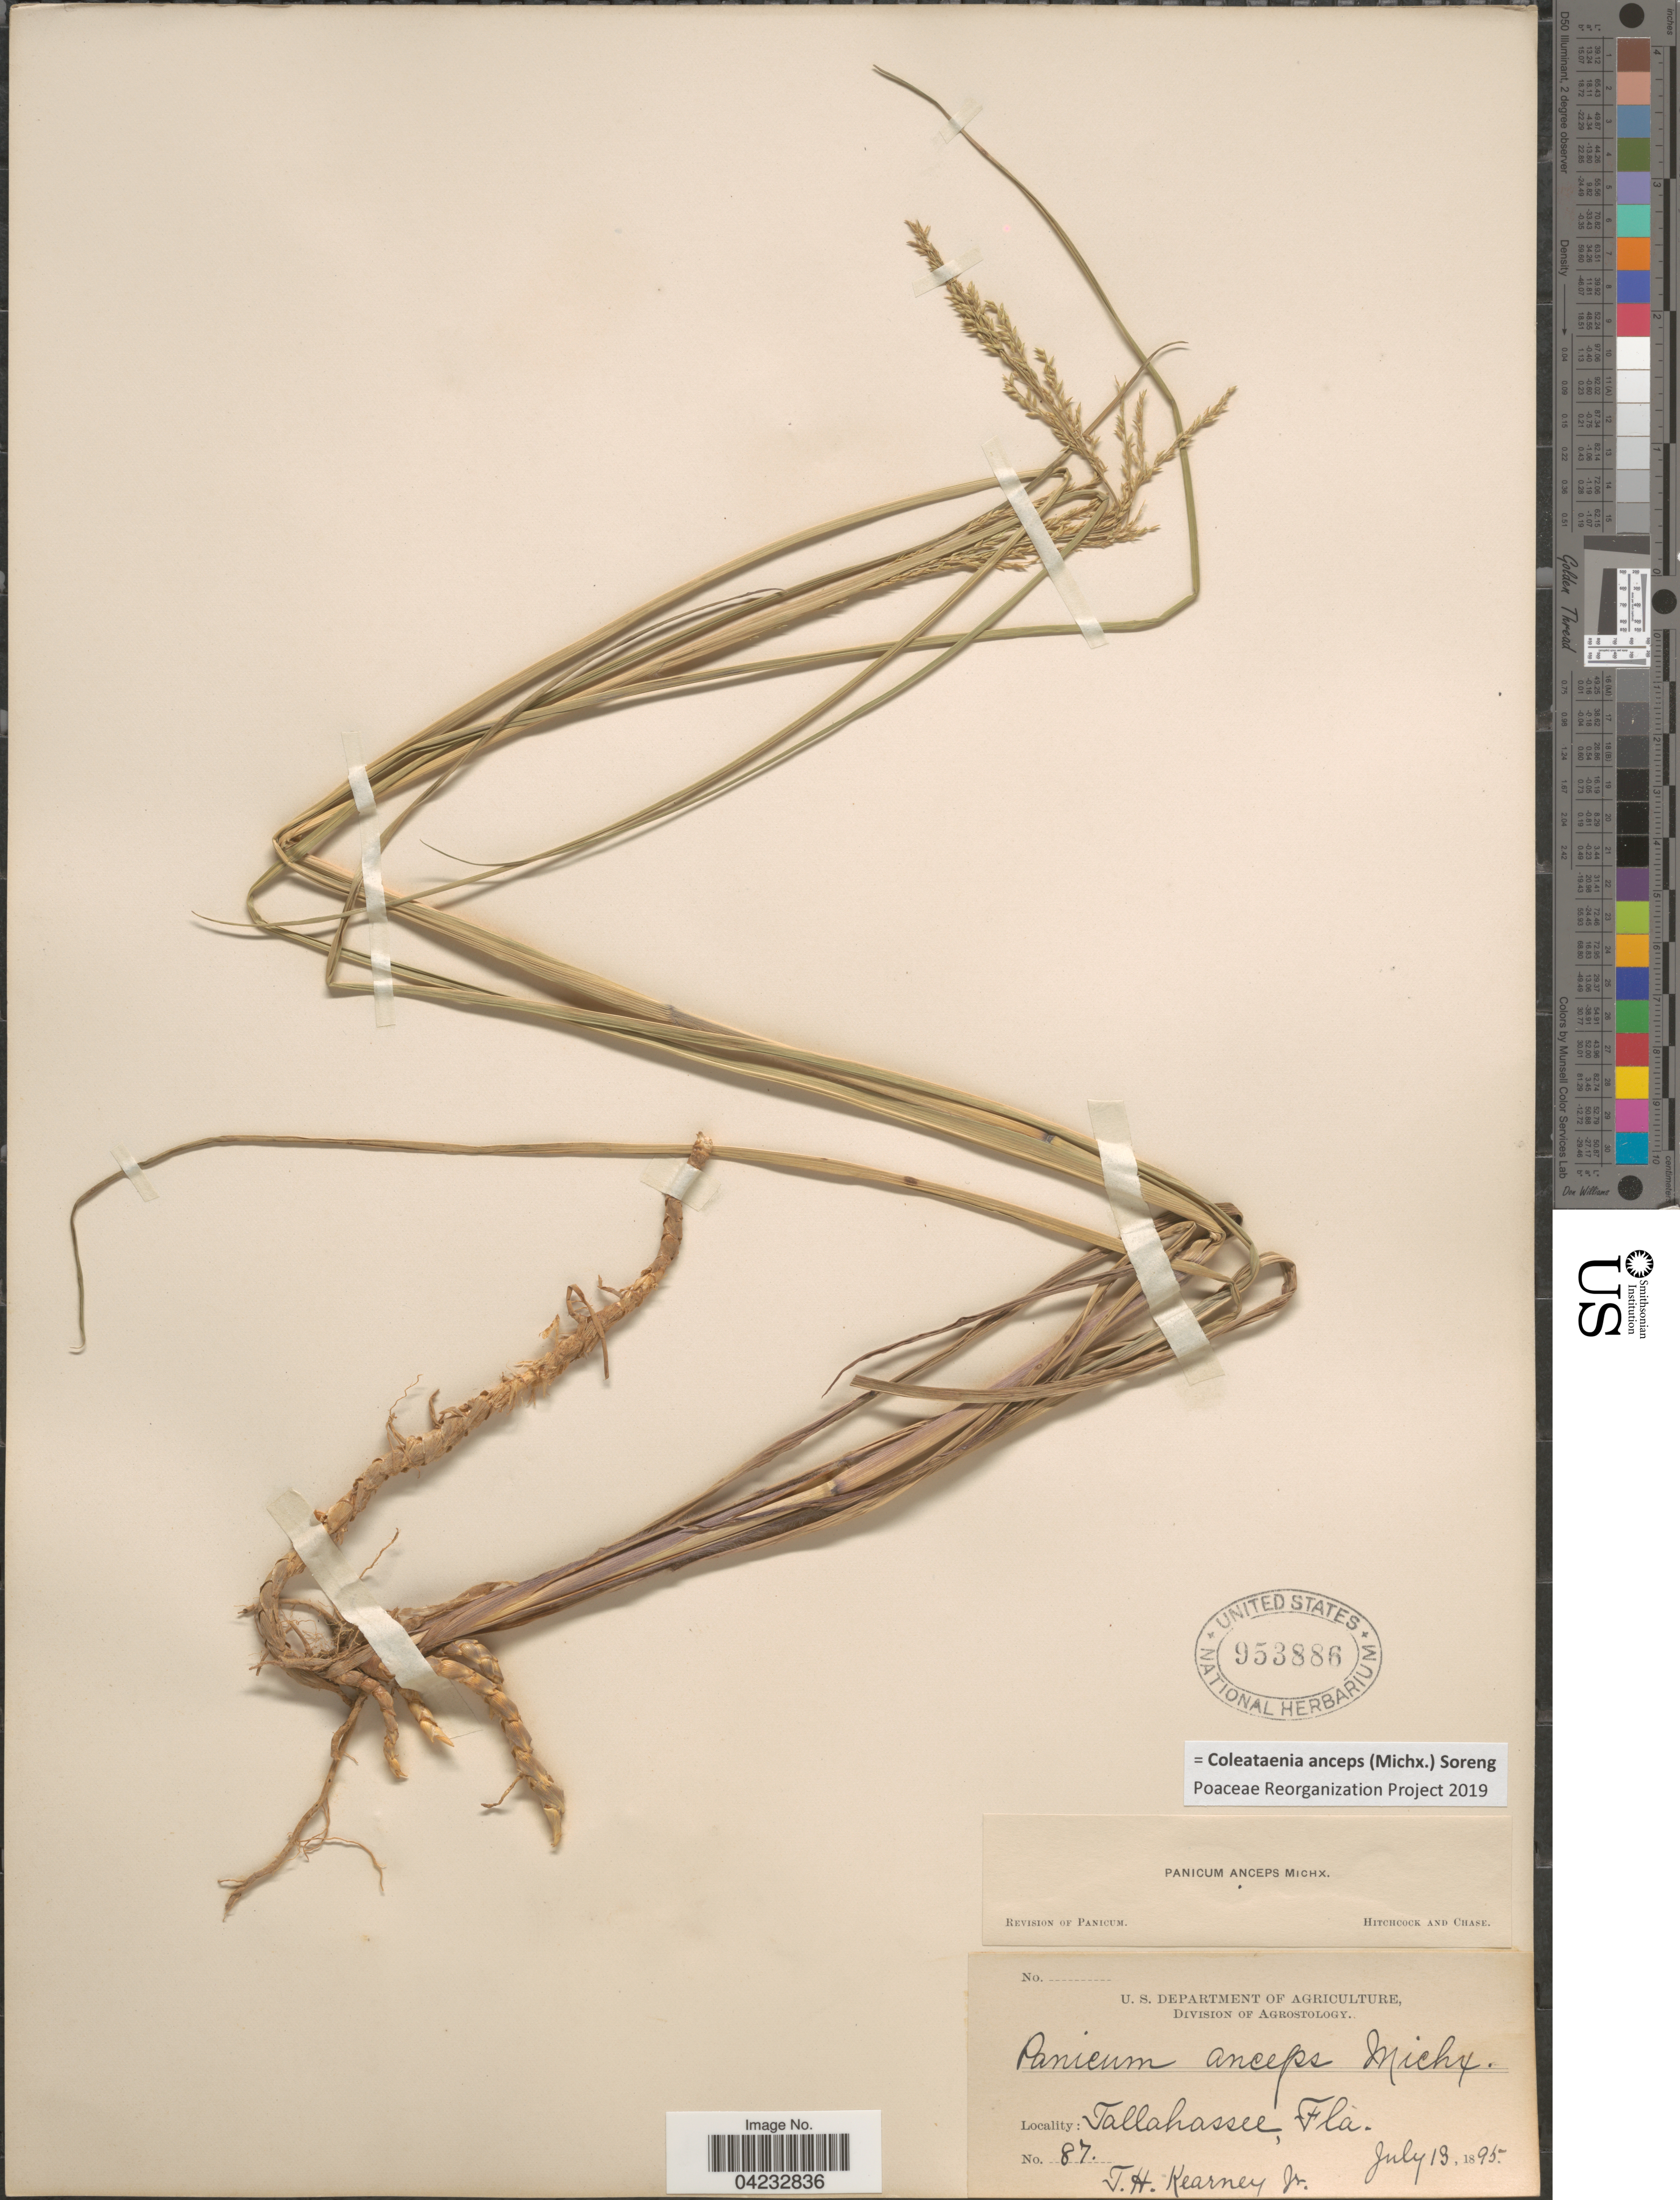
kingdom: Plantae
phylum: Tracheophyta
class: Liliopsida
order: Poales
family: Poaceae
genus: Coleataenia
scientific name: Coleataenia anceps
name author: (Michx.) Soreng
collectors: T. H. Kearney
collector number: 87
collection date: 1895-07-13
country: United States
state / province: Florida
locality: Tallahassee.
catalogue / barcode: US 953886